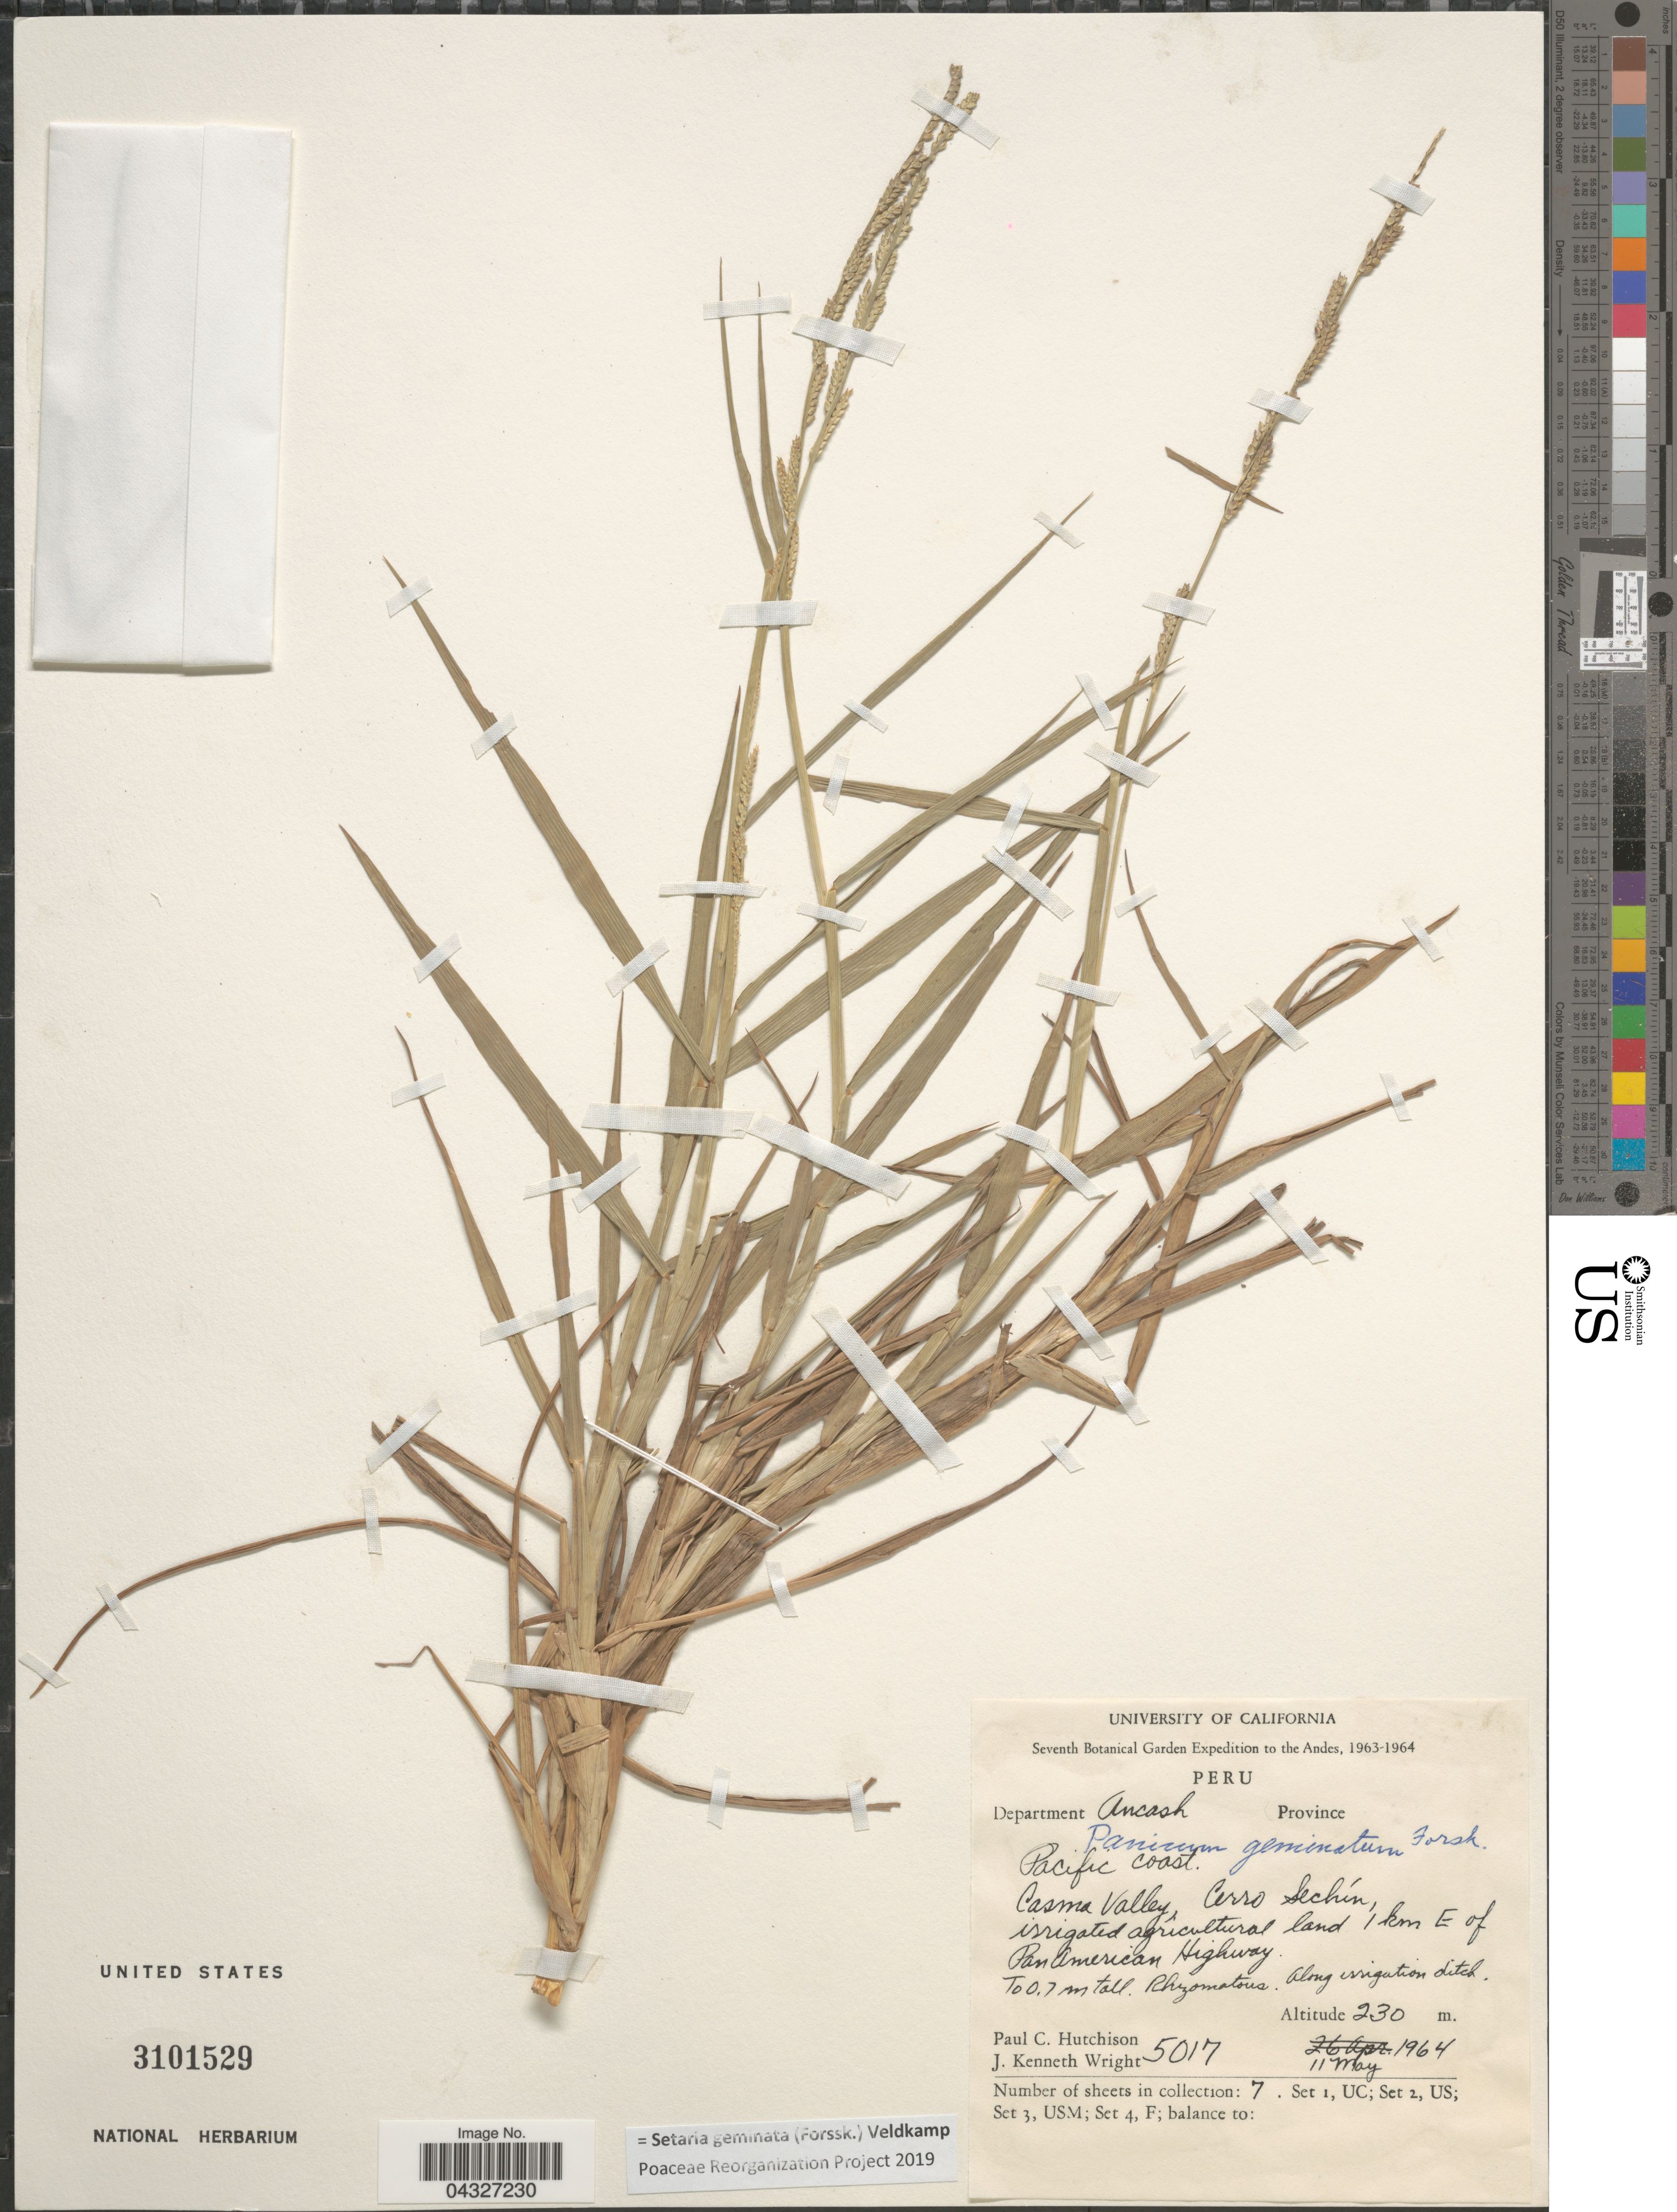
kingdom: Plantae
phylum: Tracheophyta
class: Liliopsida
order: Poales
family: Poaceae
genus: Setaria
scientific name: Setaria geminata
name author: (Forssk.) Veldkamp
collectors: P. C. Hutchison & J. K. Wright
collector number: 5017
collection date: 1964-05-11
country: Peru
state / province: Ancash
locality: Seventh Botanical Garden Expedition to the Andes, 1963-1964. Department Ancash. Pacific coast. Casma Valley, Cerro Sechín, irrigated agricultural land 1 km E of Pan American Highway.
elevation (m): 230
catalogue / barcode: US 3101529